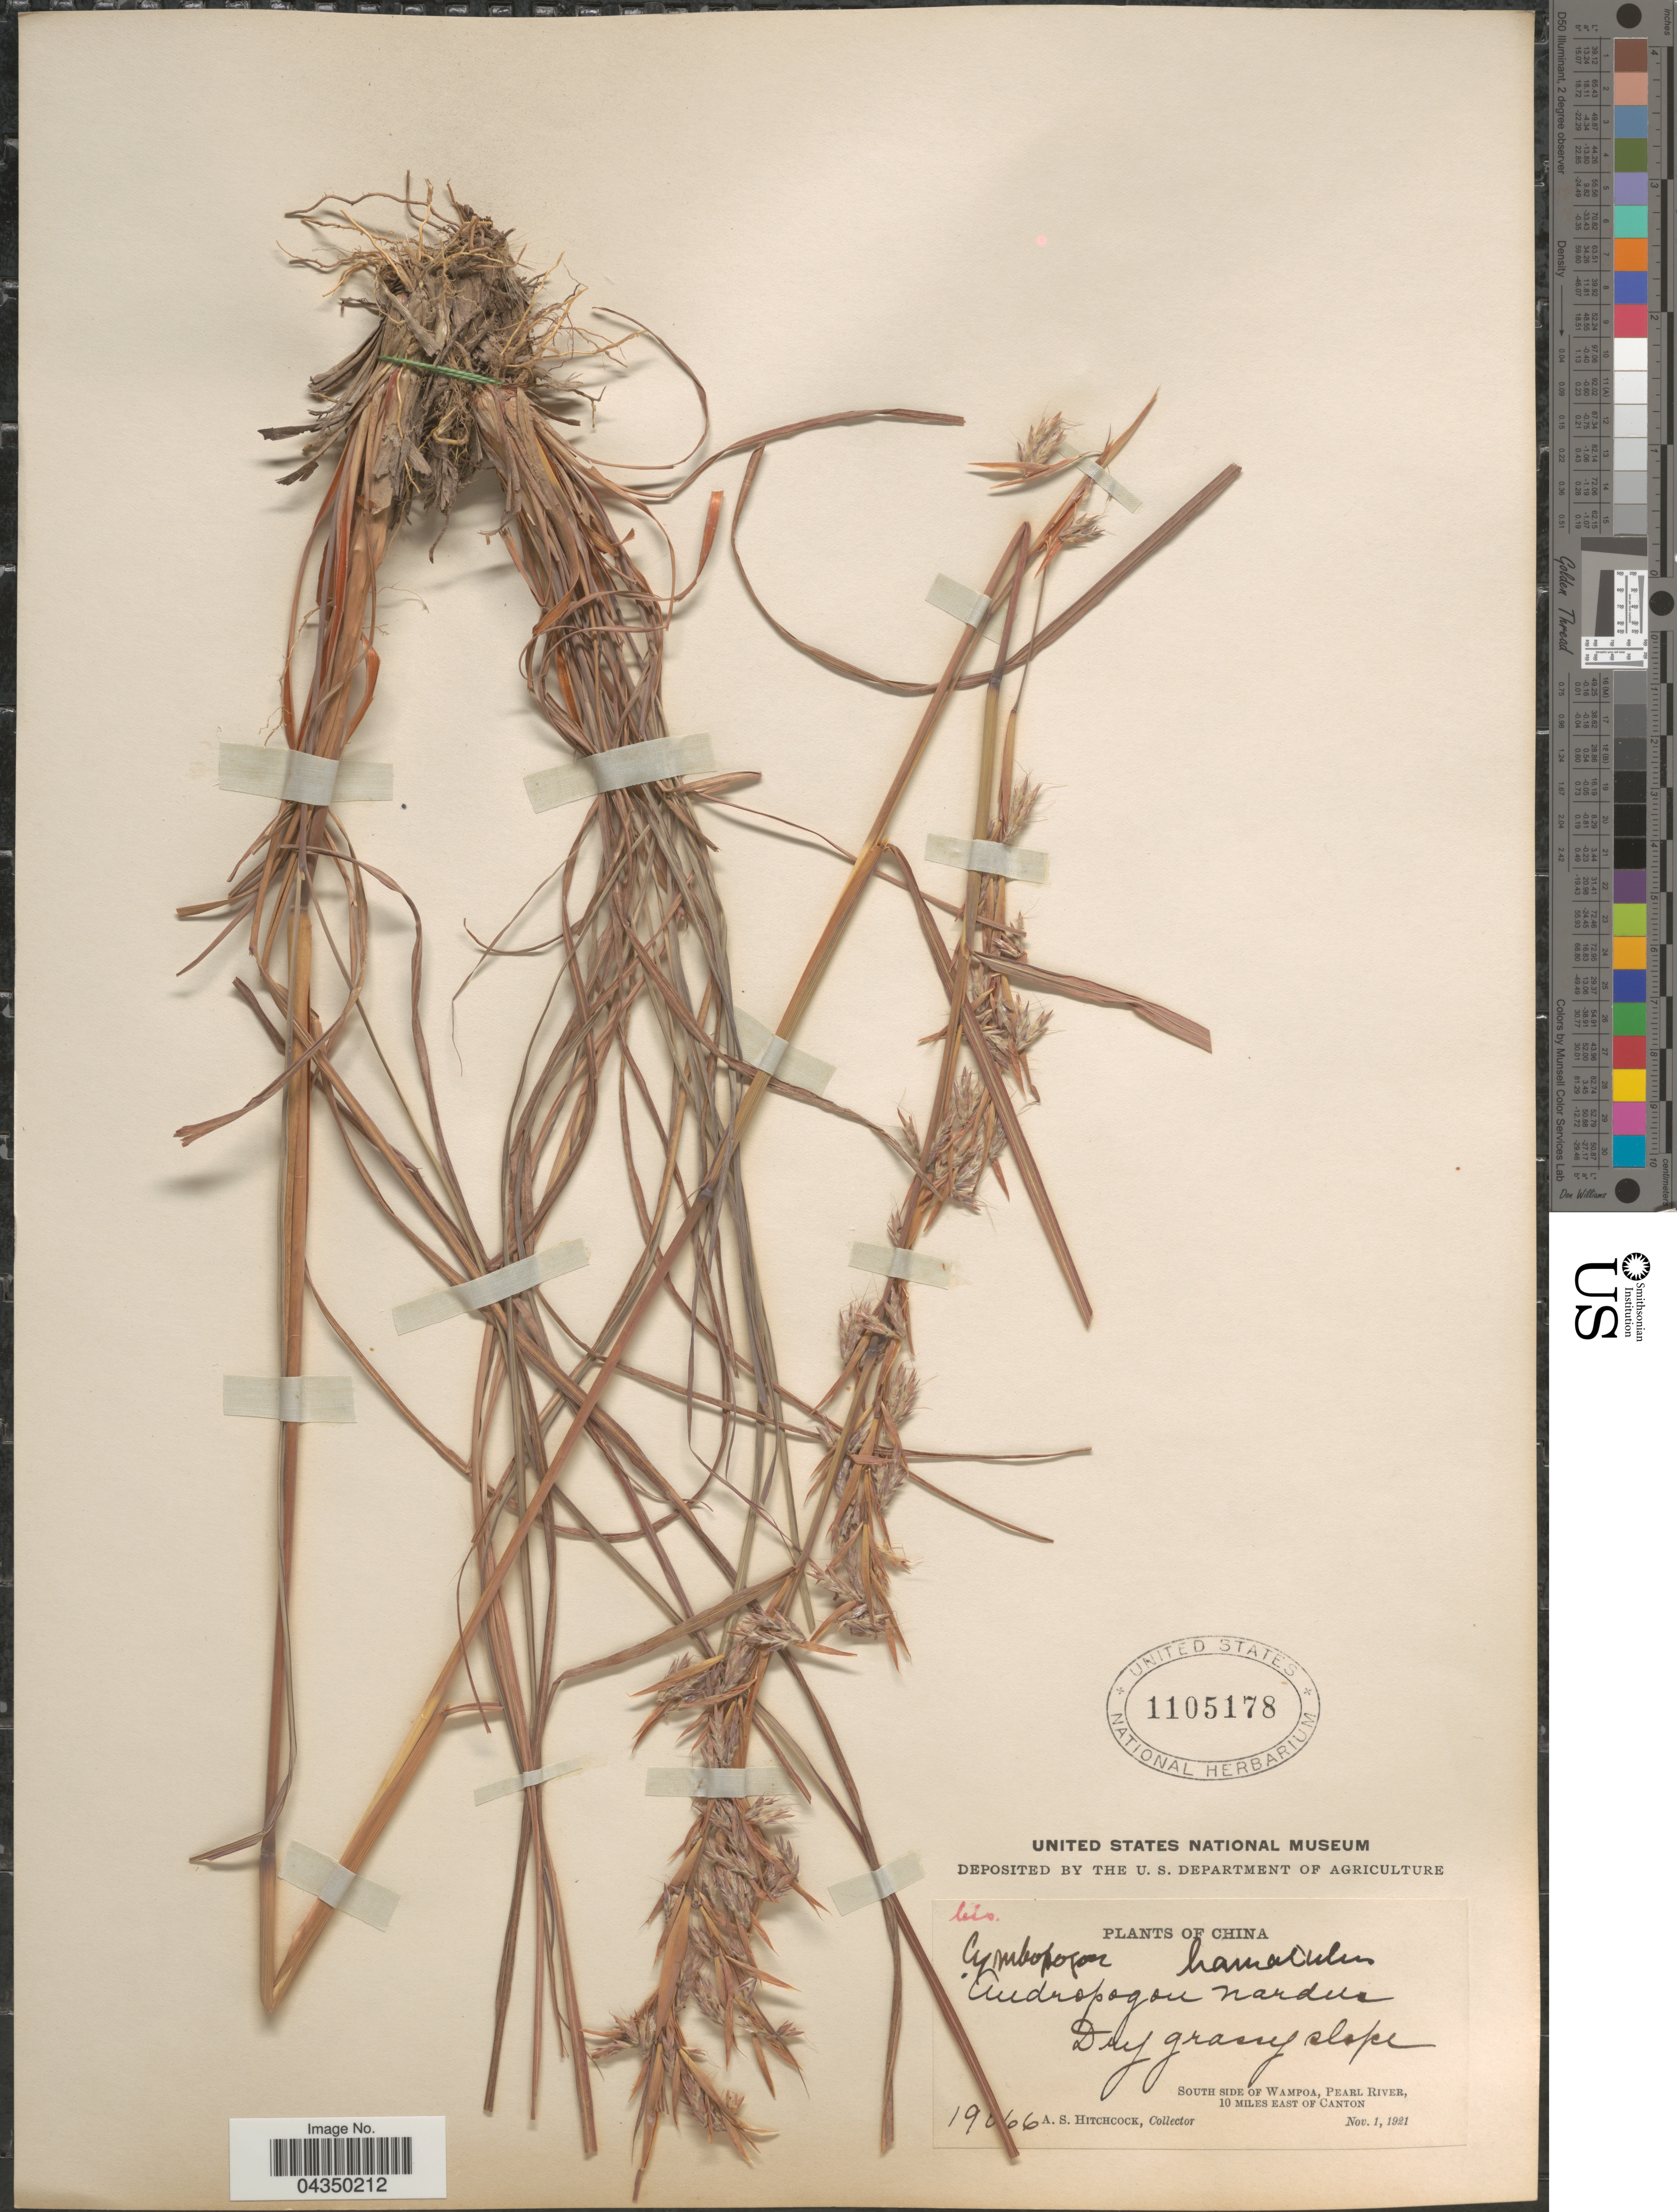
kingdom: Plantae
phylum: Tracheophyta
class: Liliopsida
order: Poales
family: Poaceae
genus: Cymbopogon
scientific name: Cymbopogon tortilis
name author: (J. Presl) A. Camus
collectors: A. S. Hitchcock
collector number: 19066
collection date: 1921-11-01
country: China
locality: Dry grassy slope. South side of Wampoa, Pearl River, 10 miles east of Canton.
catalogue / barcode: US 1105178